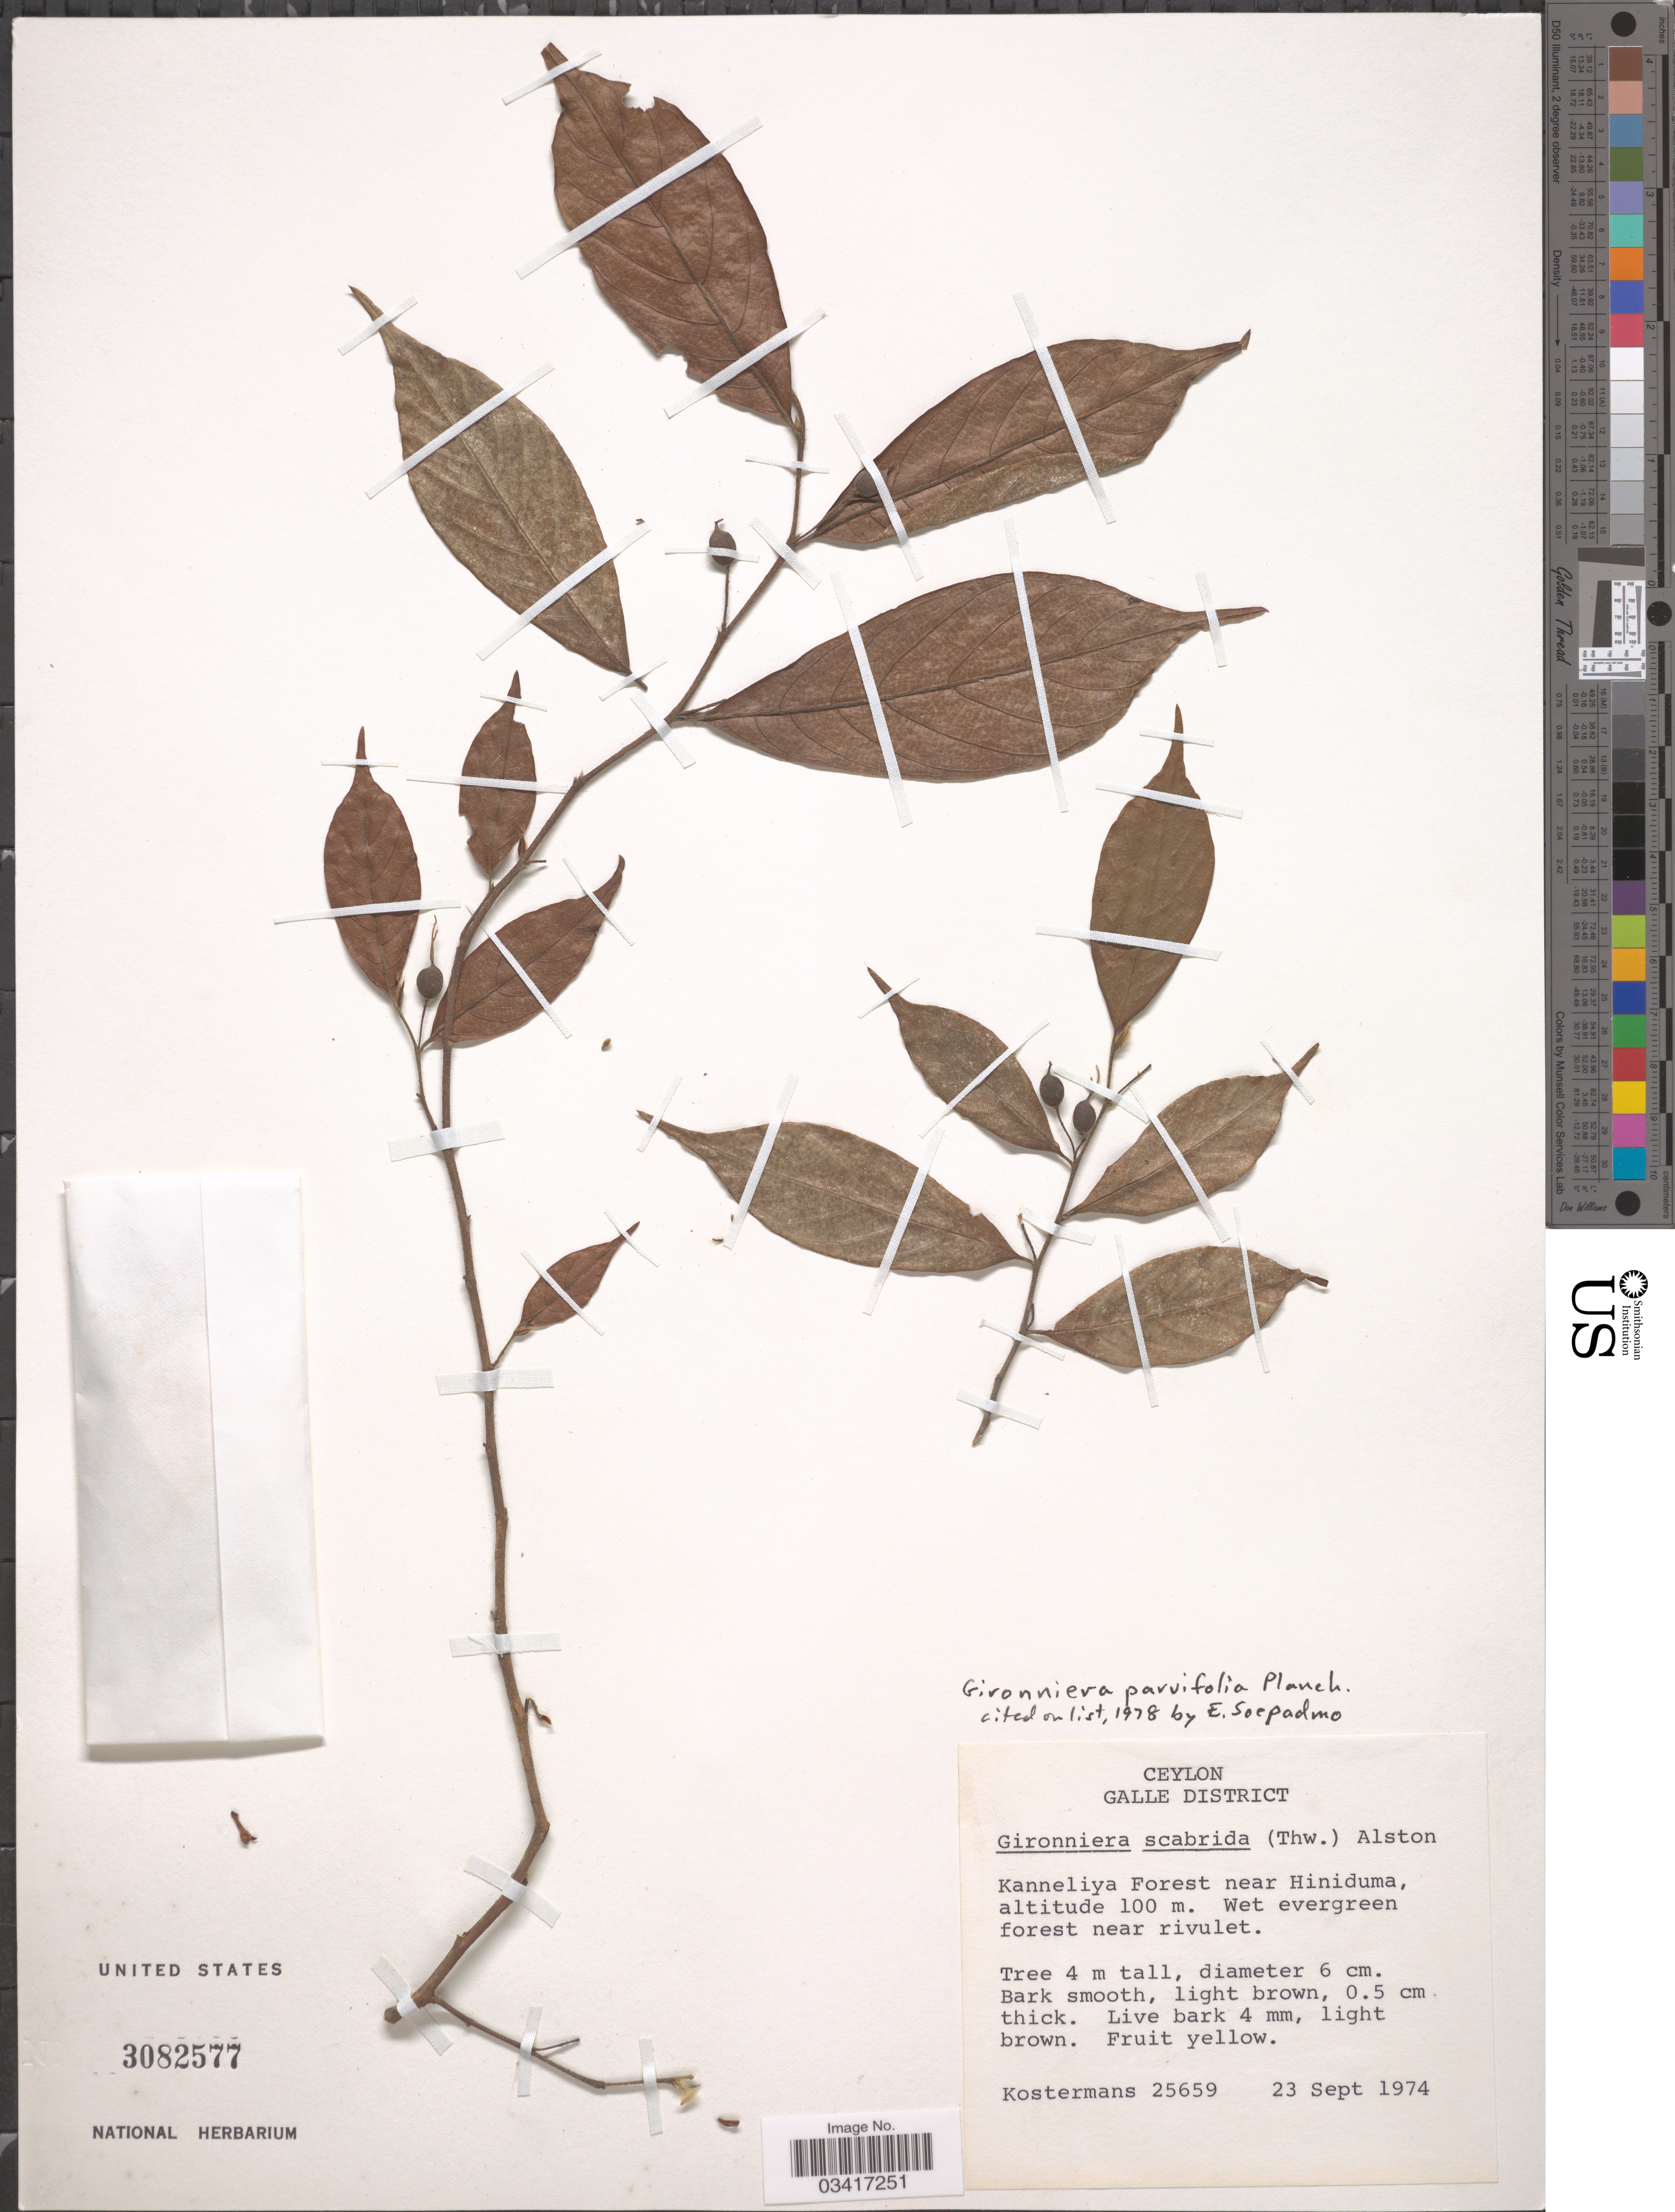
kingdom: Plantae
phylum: Tracheophyta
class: Magnoliopsida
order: Rosales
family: Cannabaceae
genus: Gironniera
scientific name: Gironniera parvifolia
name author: Planch.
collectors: Kostermans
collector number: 25659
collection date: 1974-09-23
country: Sri Lanka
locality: Ceylon. Galle District. Kanneliya Forest near Hiniduma.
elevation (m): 100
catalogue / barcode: US 3082577